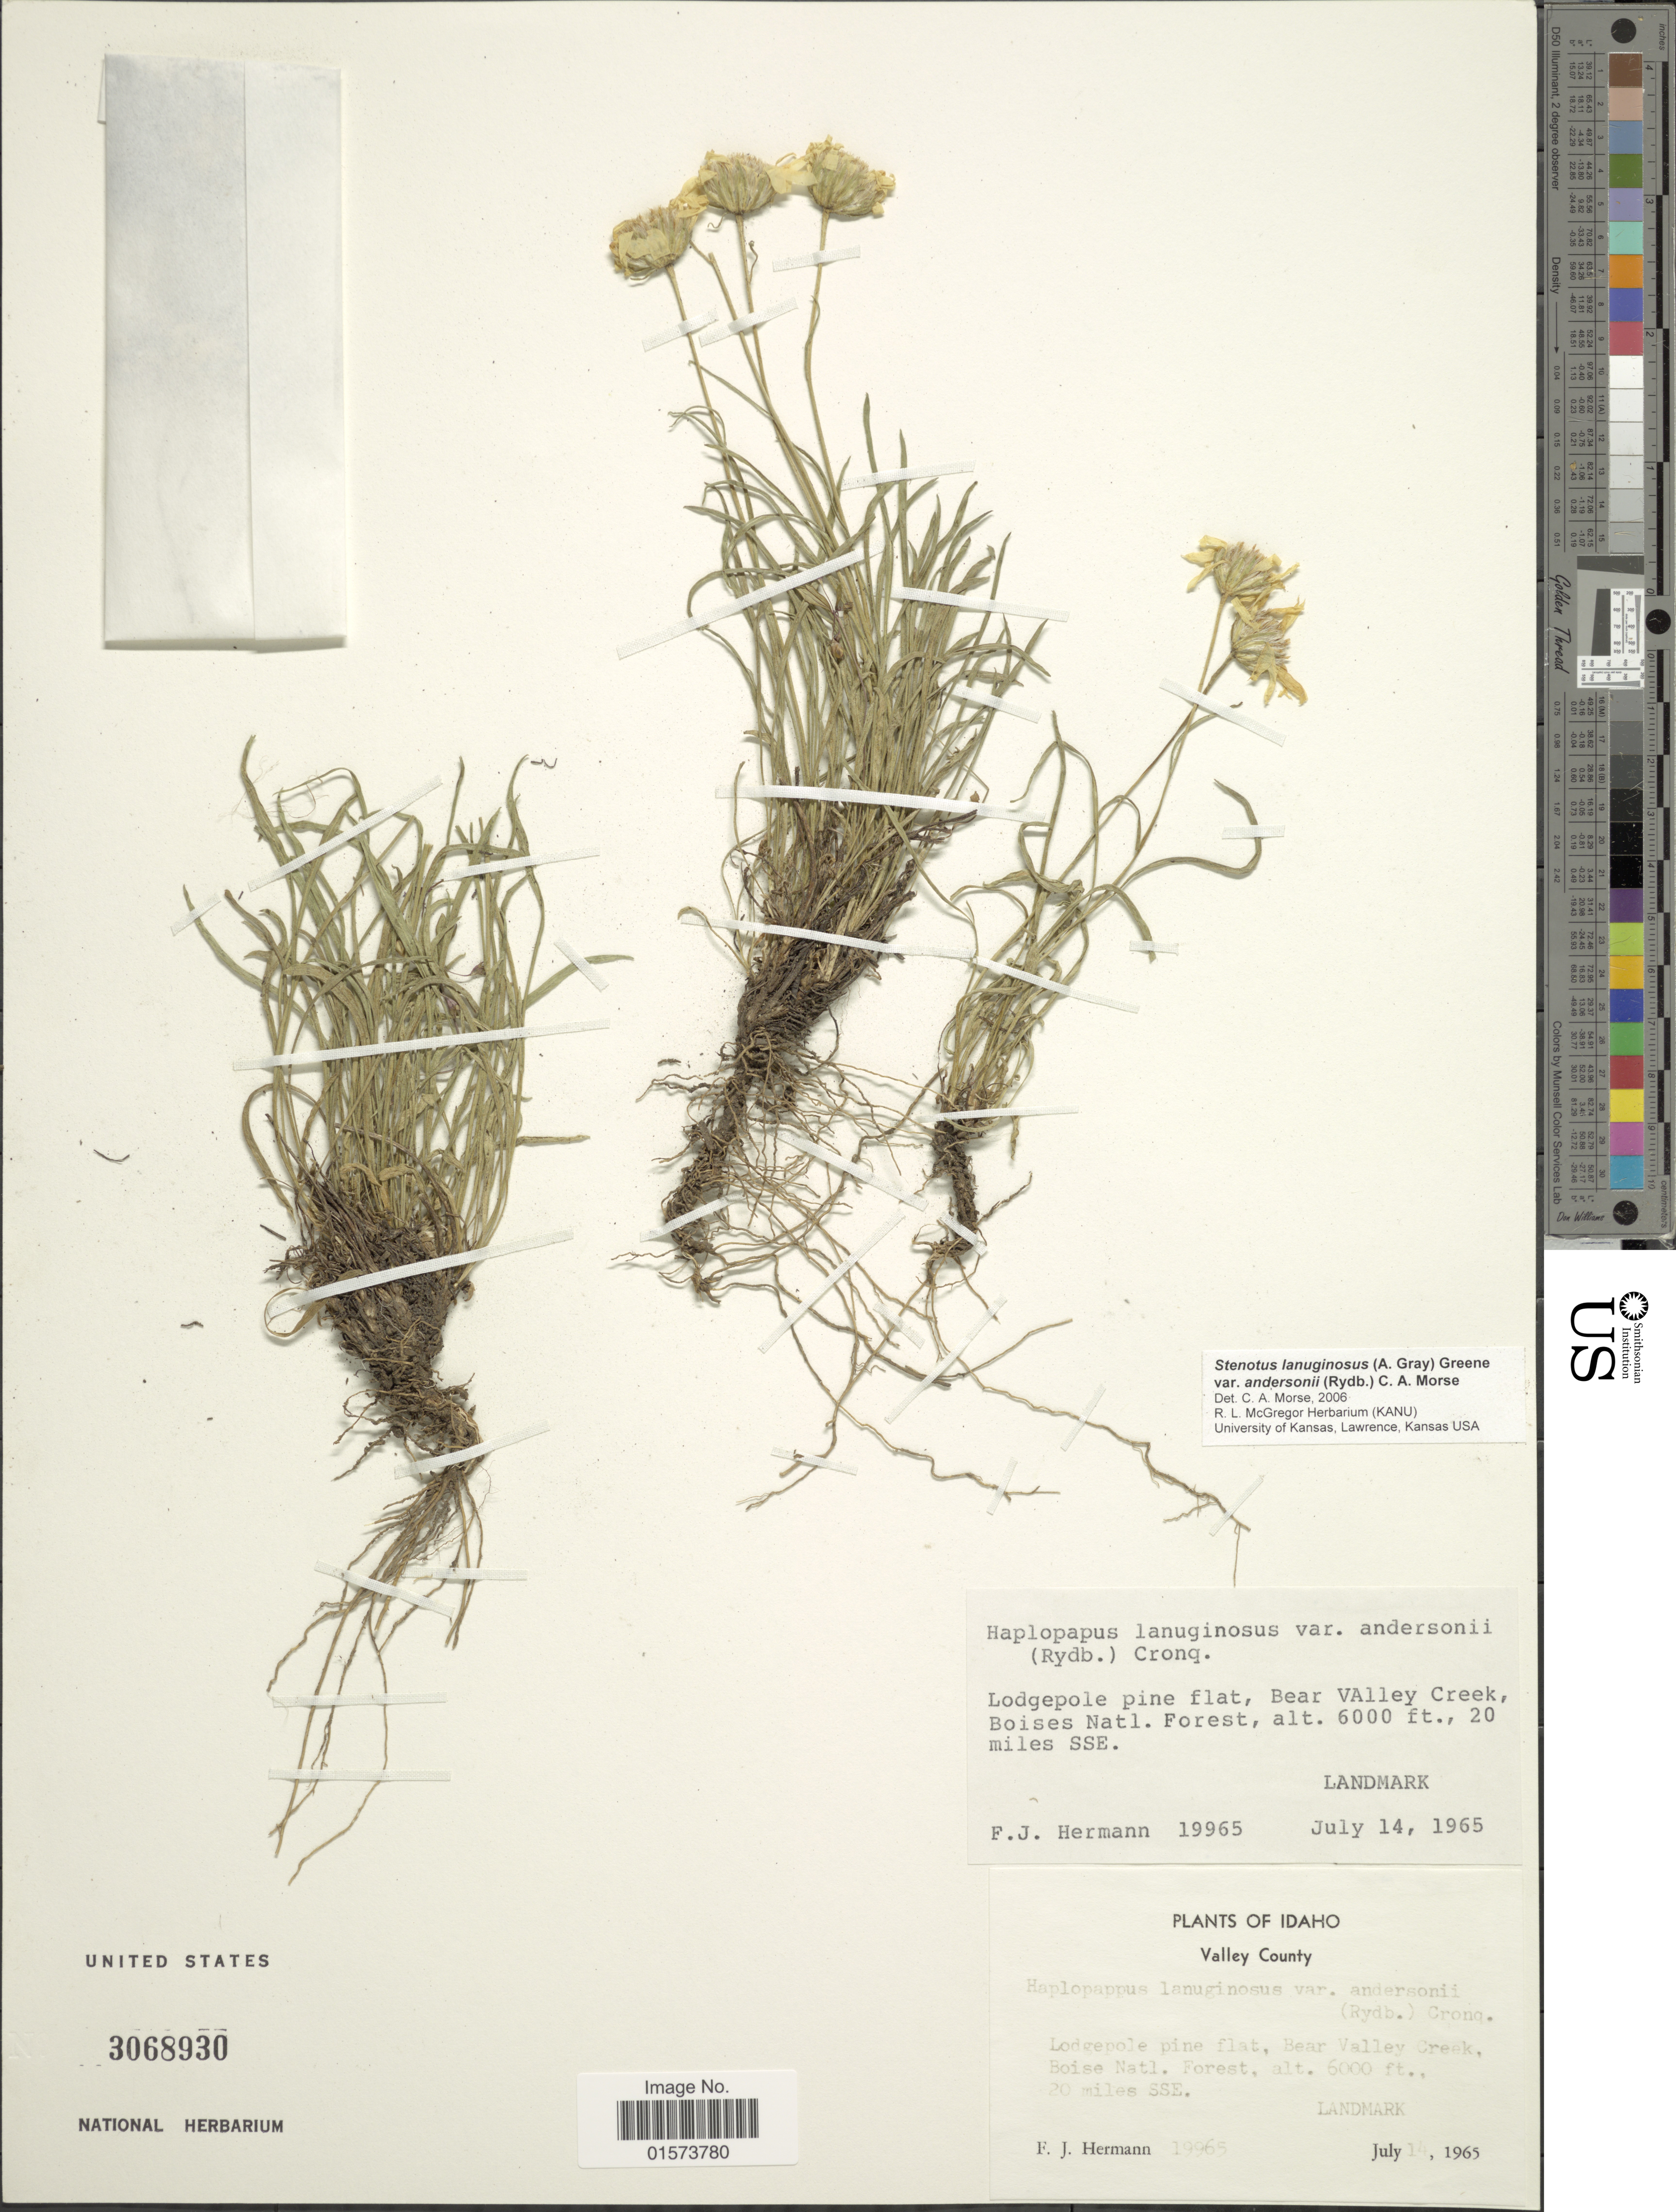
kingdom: Plantae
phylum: Tracheophyta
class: Magnoliopsida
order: Asterales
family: Asteraceae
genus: Stenotus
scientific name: Stenotus lanuginosus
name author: (A. Gray) Greene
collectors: F. J. Hermann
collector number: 19965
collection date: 1965-07-14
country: United States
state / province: Idaho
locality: Valley County, Lodgepole pine flat, Bear Valley Creek, Boises Natl. Forest, 20 miles SSE, Landmark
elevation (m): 1829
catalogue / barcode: US 3068930